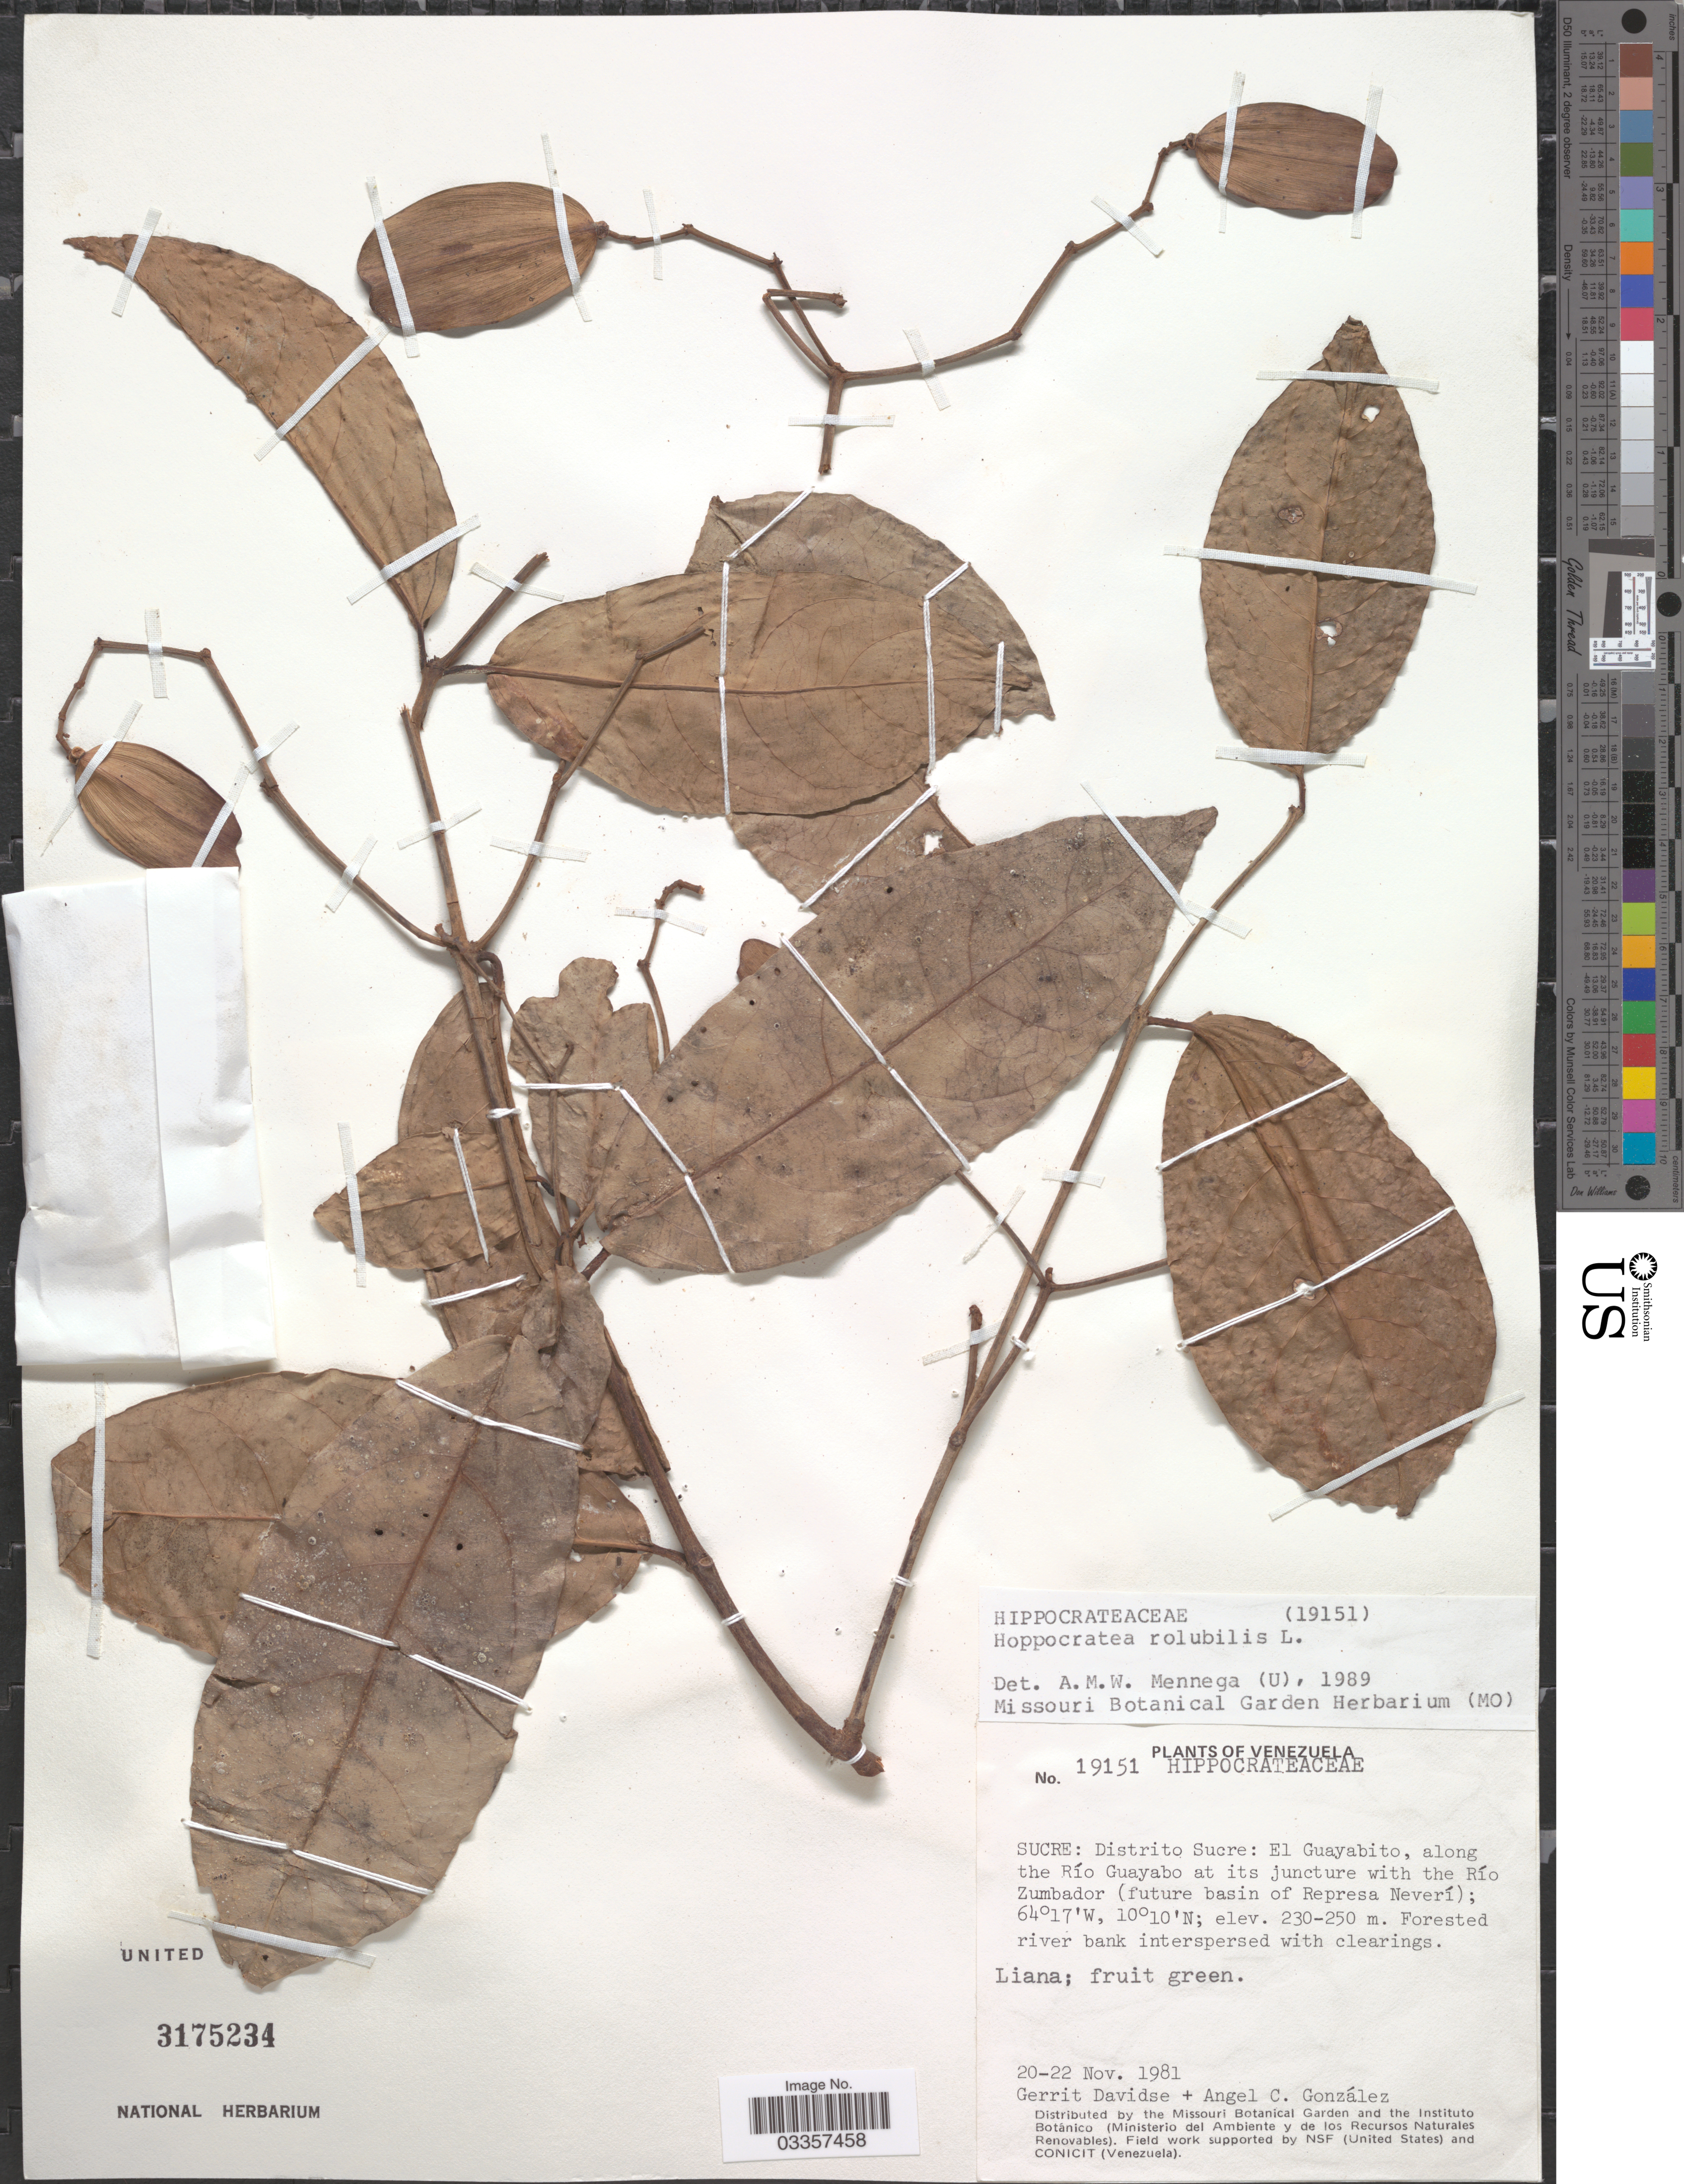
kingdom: Plantae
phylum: Tracheophyta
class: Magnoliopsida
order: Celastrales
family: Celastraceae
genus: Hippocratea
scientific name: Hippocratea volubilis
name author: L.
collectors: G. Davidse & A. C. González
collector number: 19151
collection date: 1981-11-20/1981-11-22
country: Venezuela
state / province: Sucre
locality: Distrito Sucre: El Guayabito, along the Río Guayabo at its juncture with the Río Zumbador (future basin of Represa Neverí).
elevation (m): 230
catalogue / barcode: US 3175234